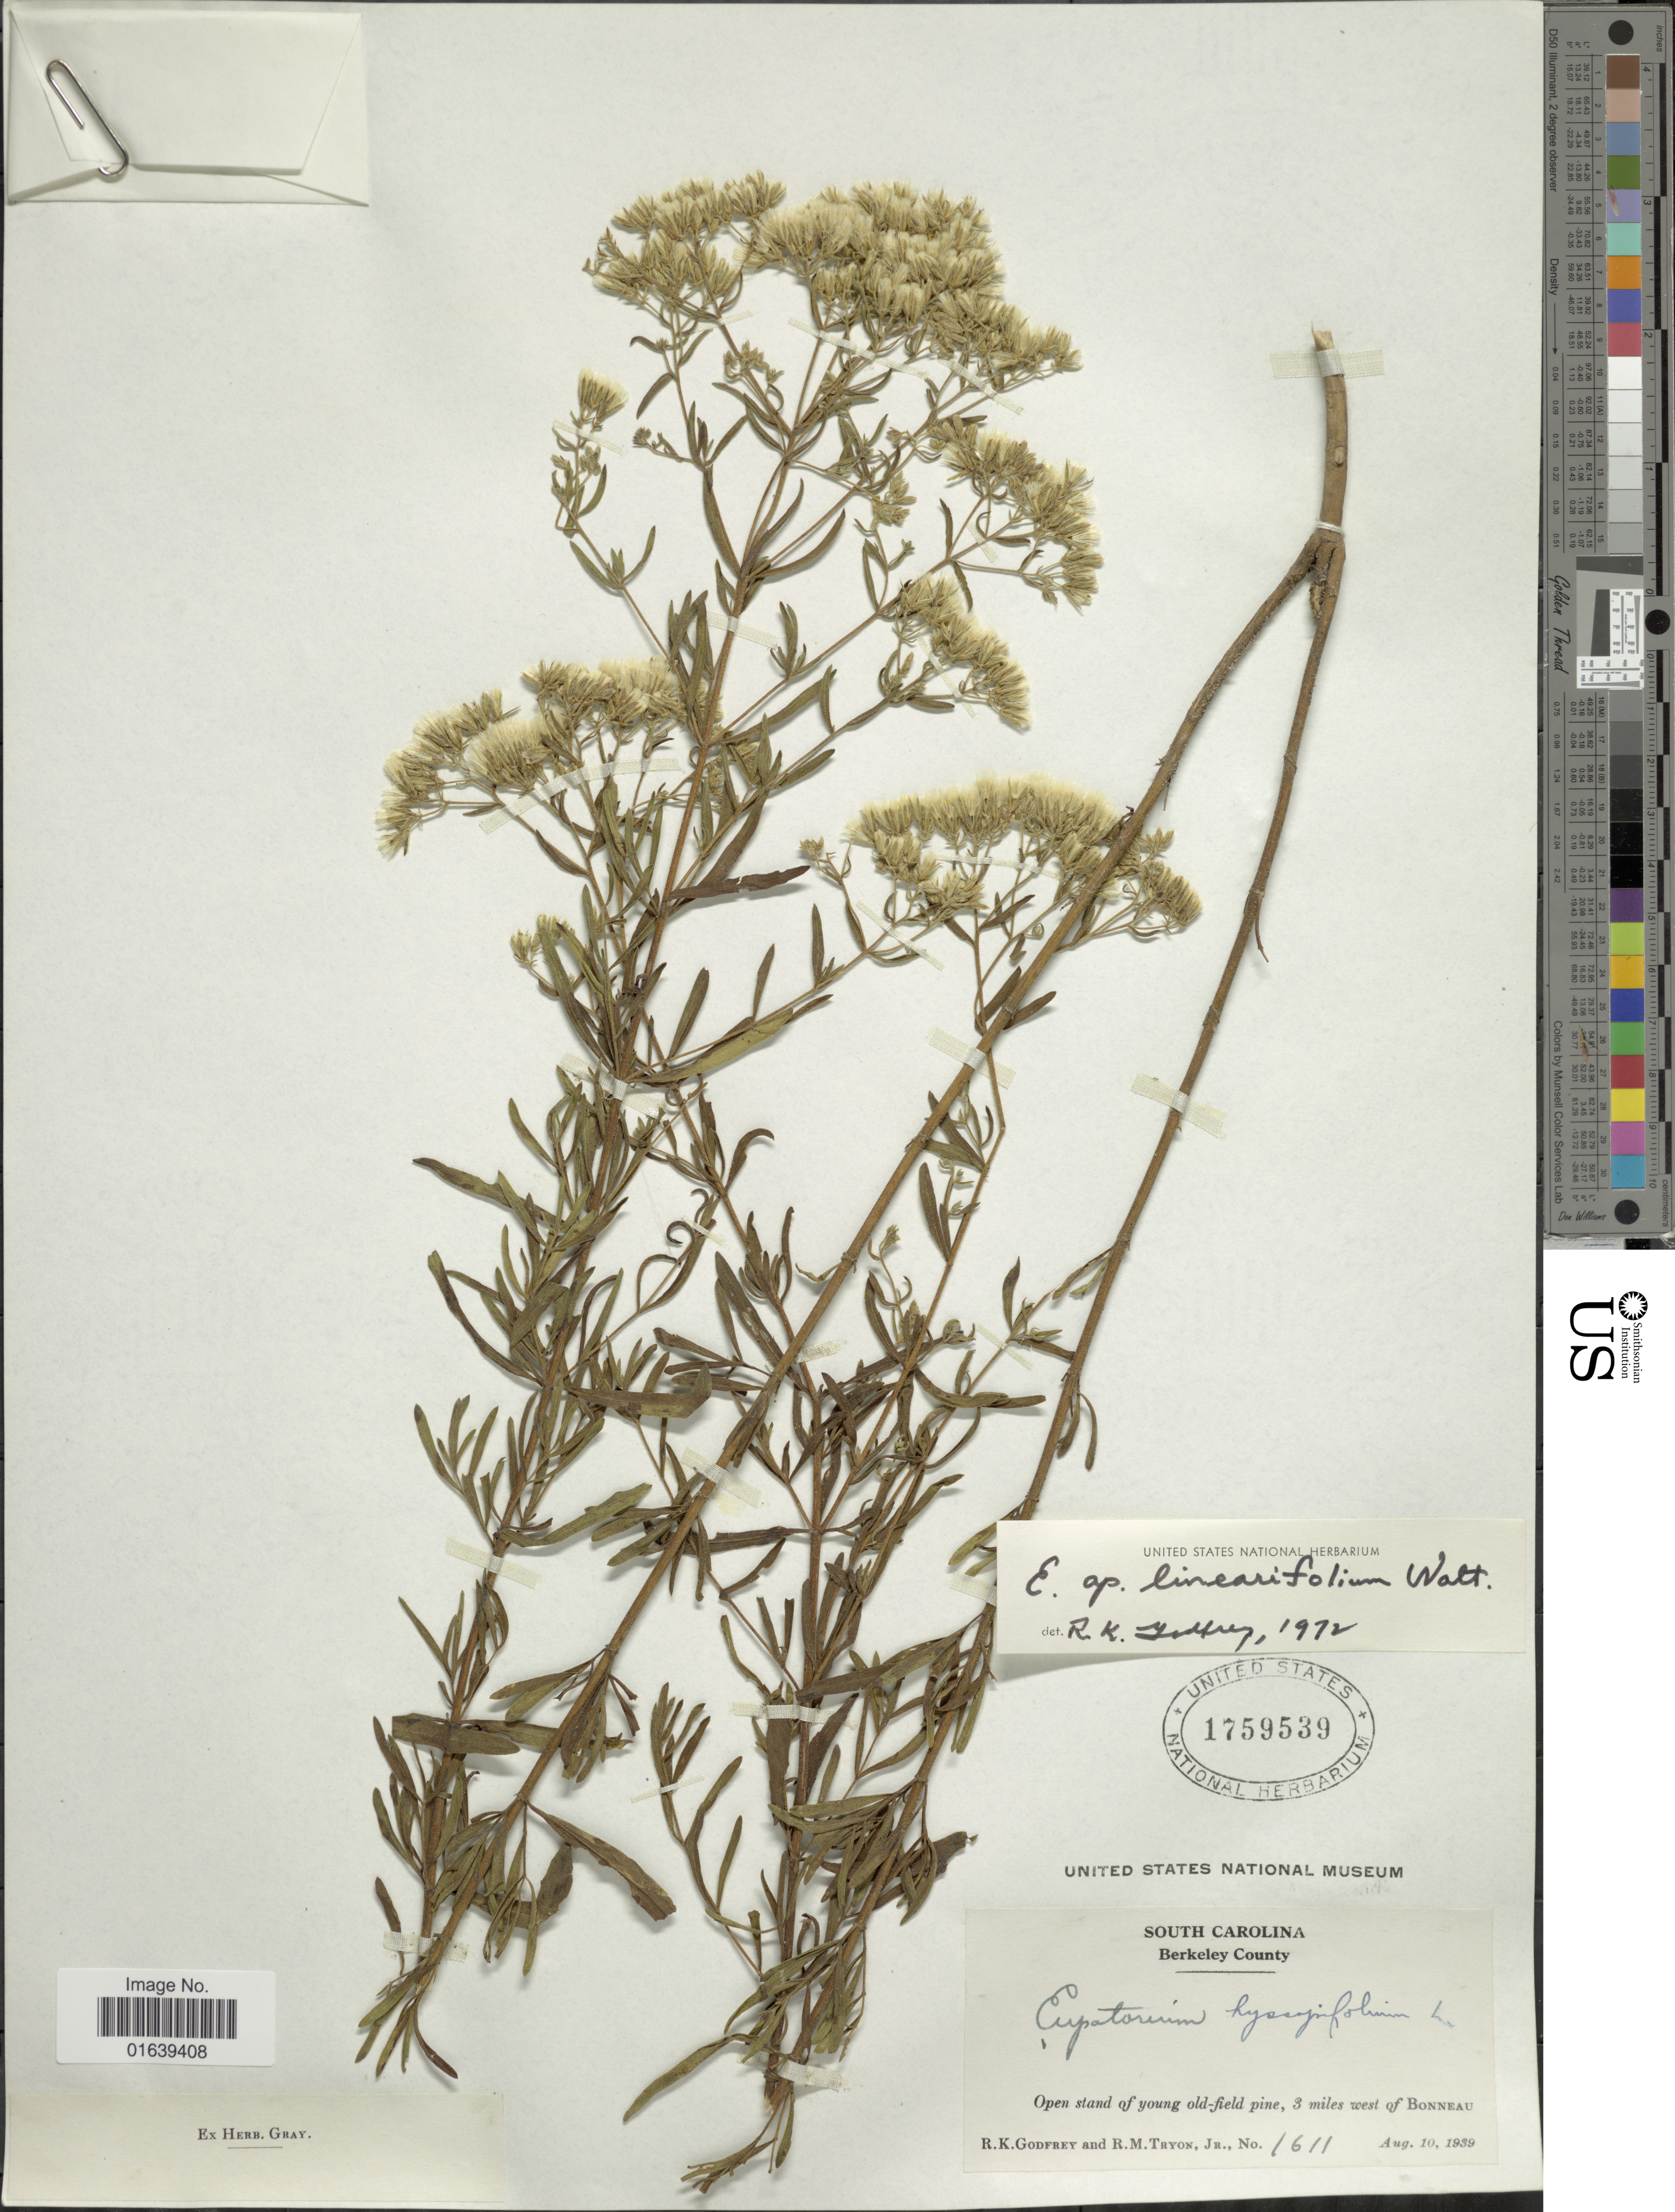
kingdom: Plantae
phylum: Tracheophyta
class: Magnoliopsida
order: Asterales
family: Asteraceae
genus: Eupatorium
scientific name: Eupatorium linearifolium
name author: Walter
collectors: R. K. Godfrey & R. M. Tryon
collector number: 1611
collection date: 1939-08-10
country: United States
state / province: South Carolina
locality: South Carolina. Berkeley County. Open stand of young old-field pine, 3 miles west of bonneau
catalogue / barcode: US 1759539